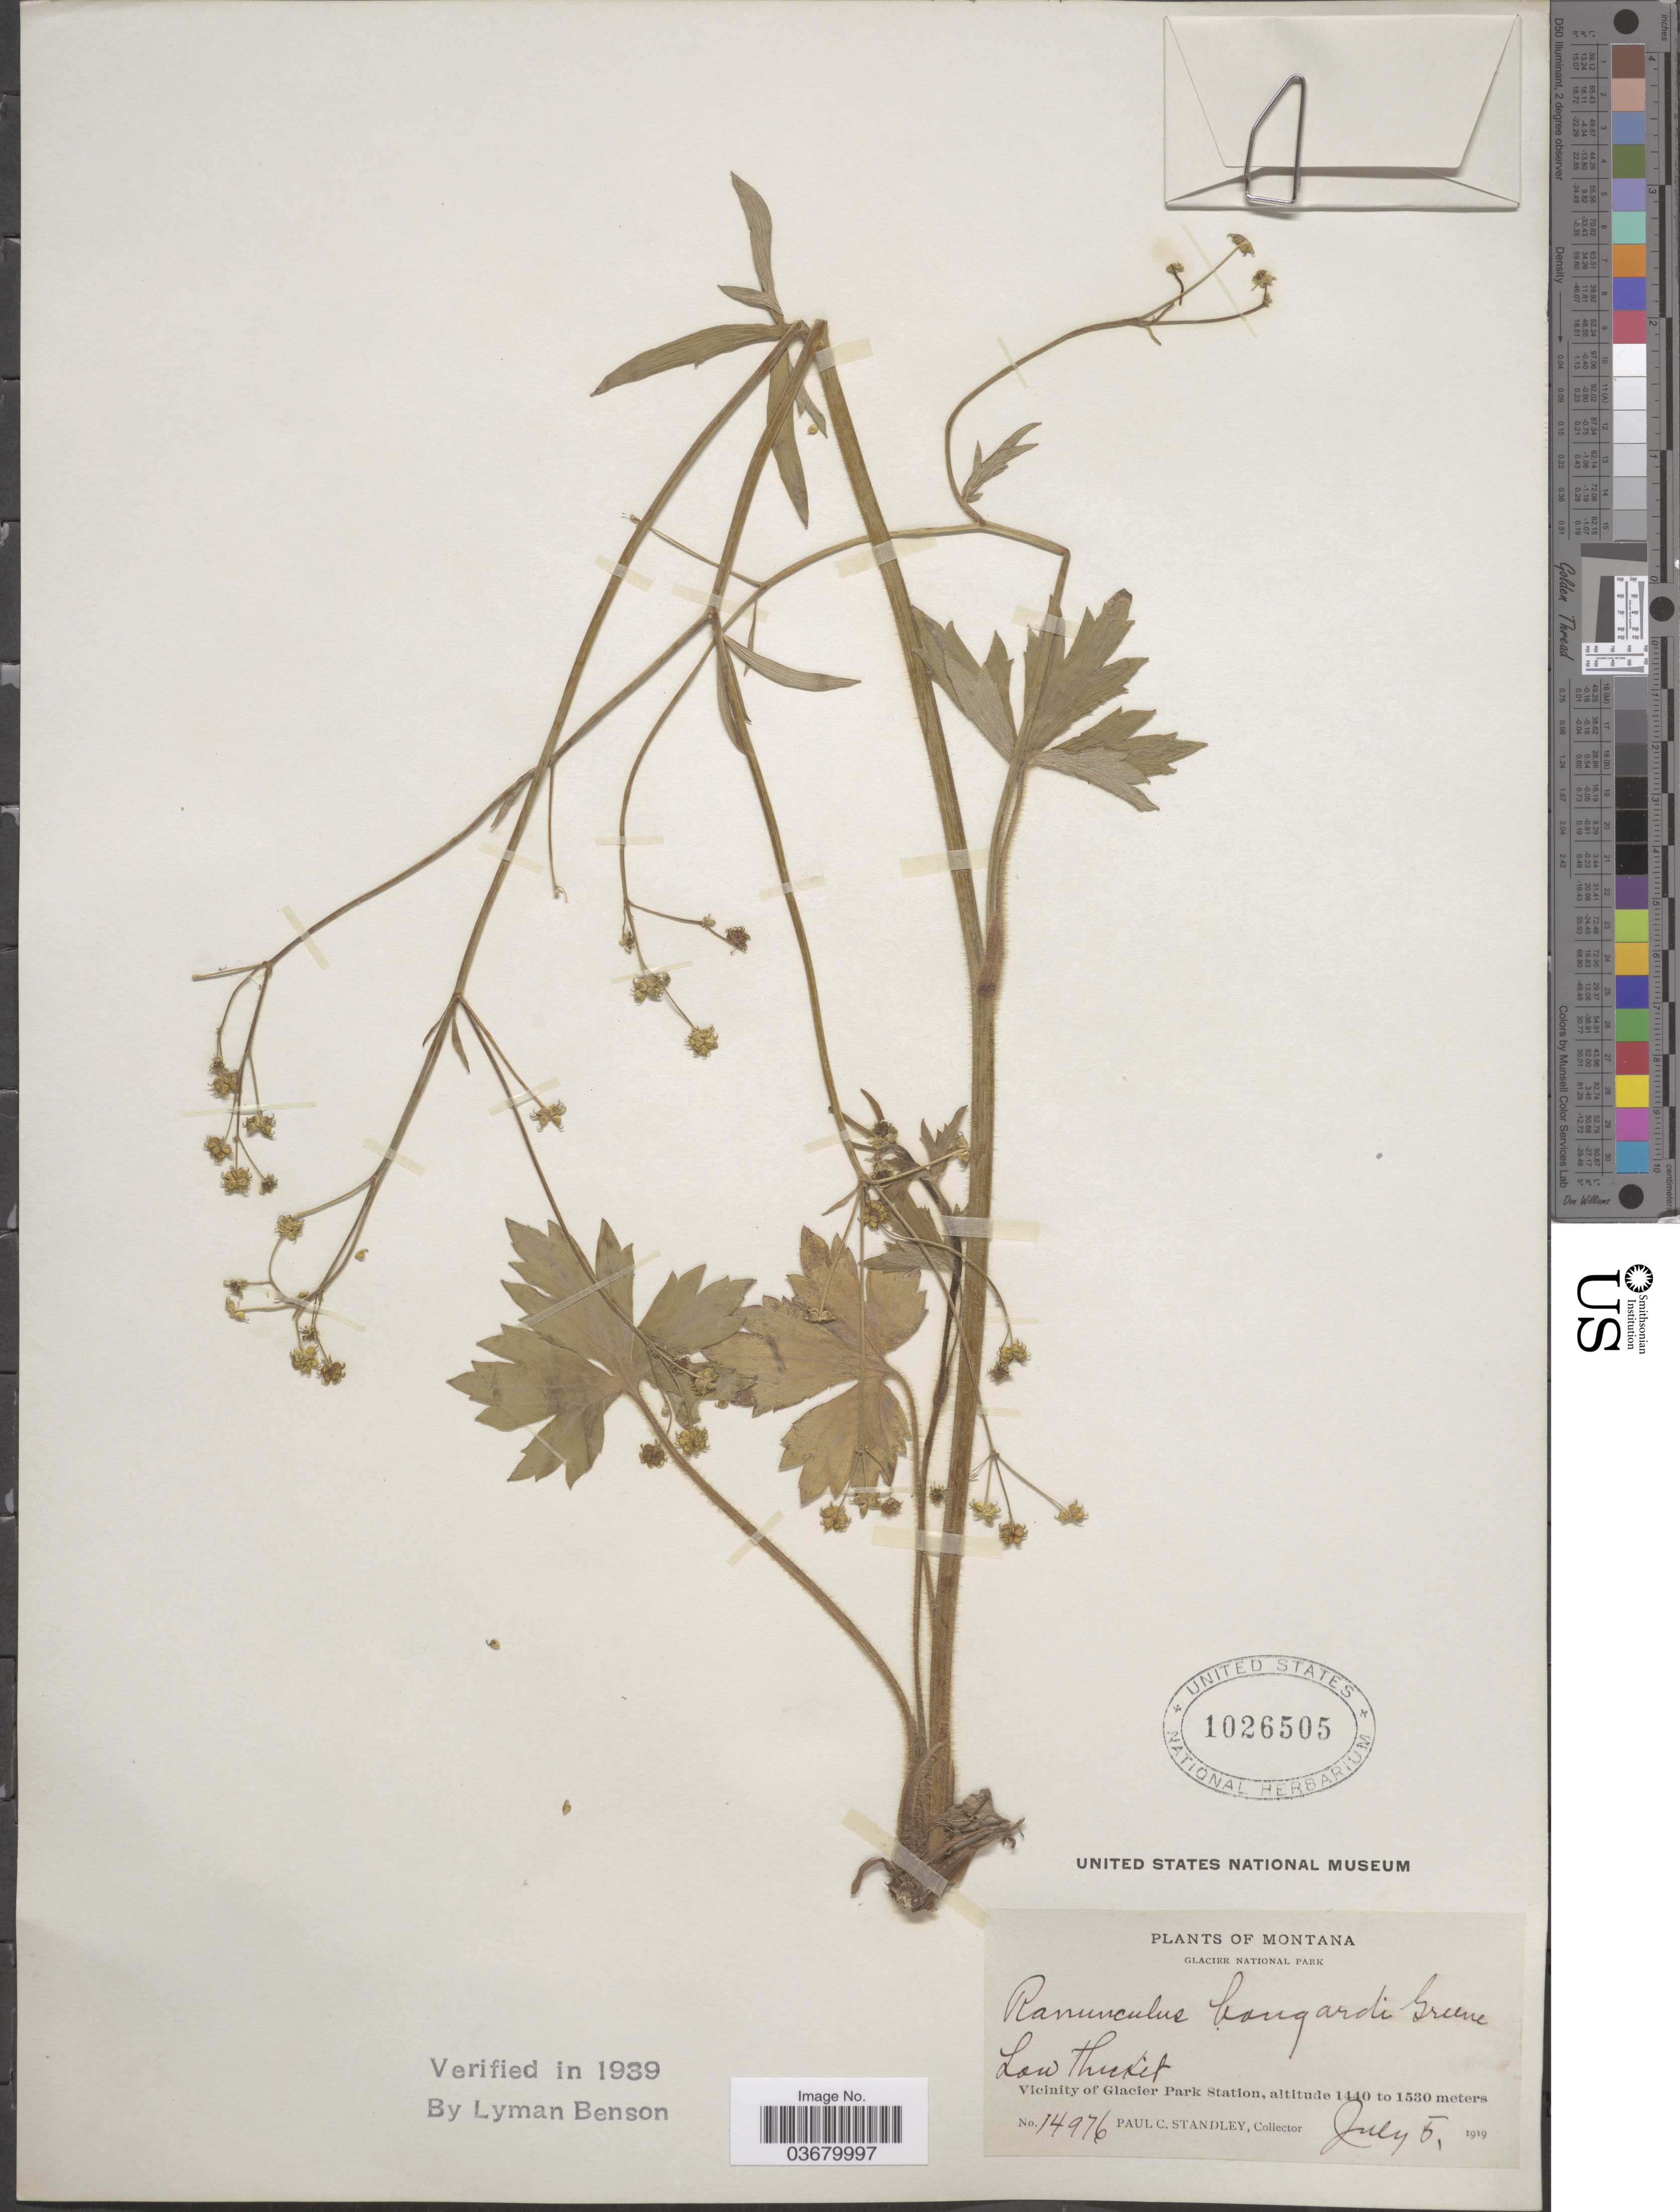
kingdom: Plantae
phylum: Tracheophyta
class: Magnoliopsida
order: Ranunculales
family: Ranunculaceae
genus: Ranunculus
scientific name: Ranunculus bongardii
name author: Greene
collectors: P. C. Standley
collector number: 14976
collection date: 1919-07-05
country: United States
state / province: Montana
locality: Glacier National Park. Vicinity of Glacier Park Station.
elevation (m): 1440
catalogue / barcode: US 1026505